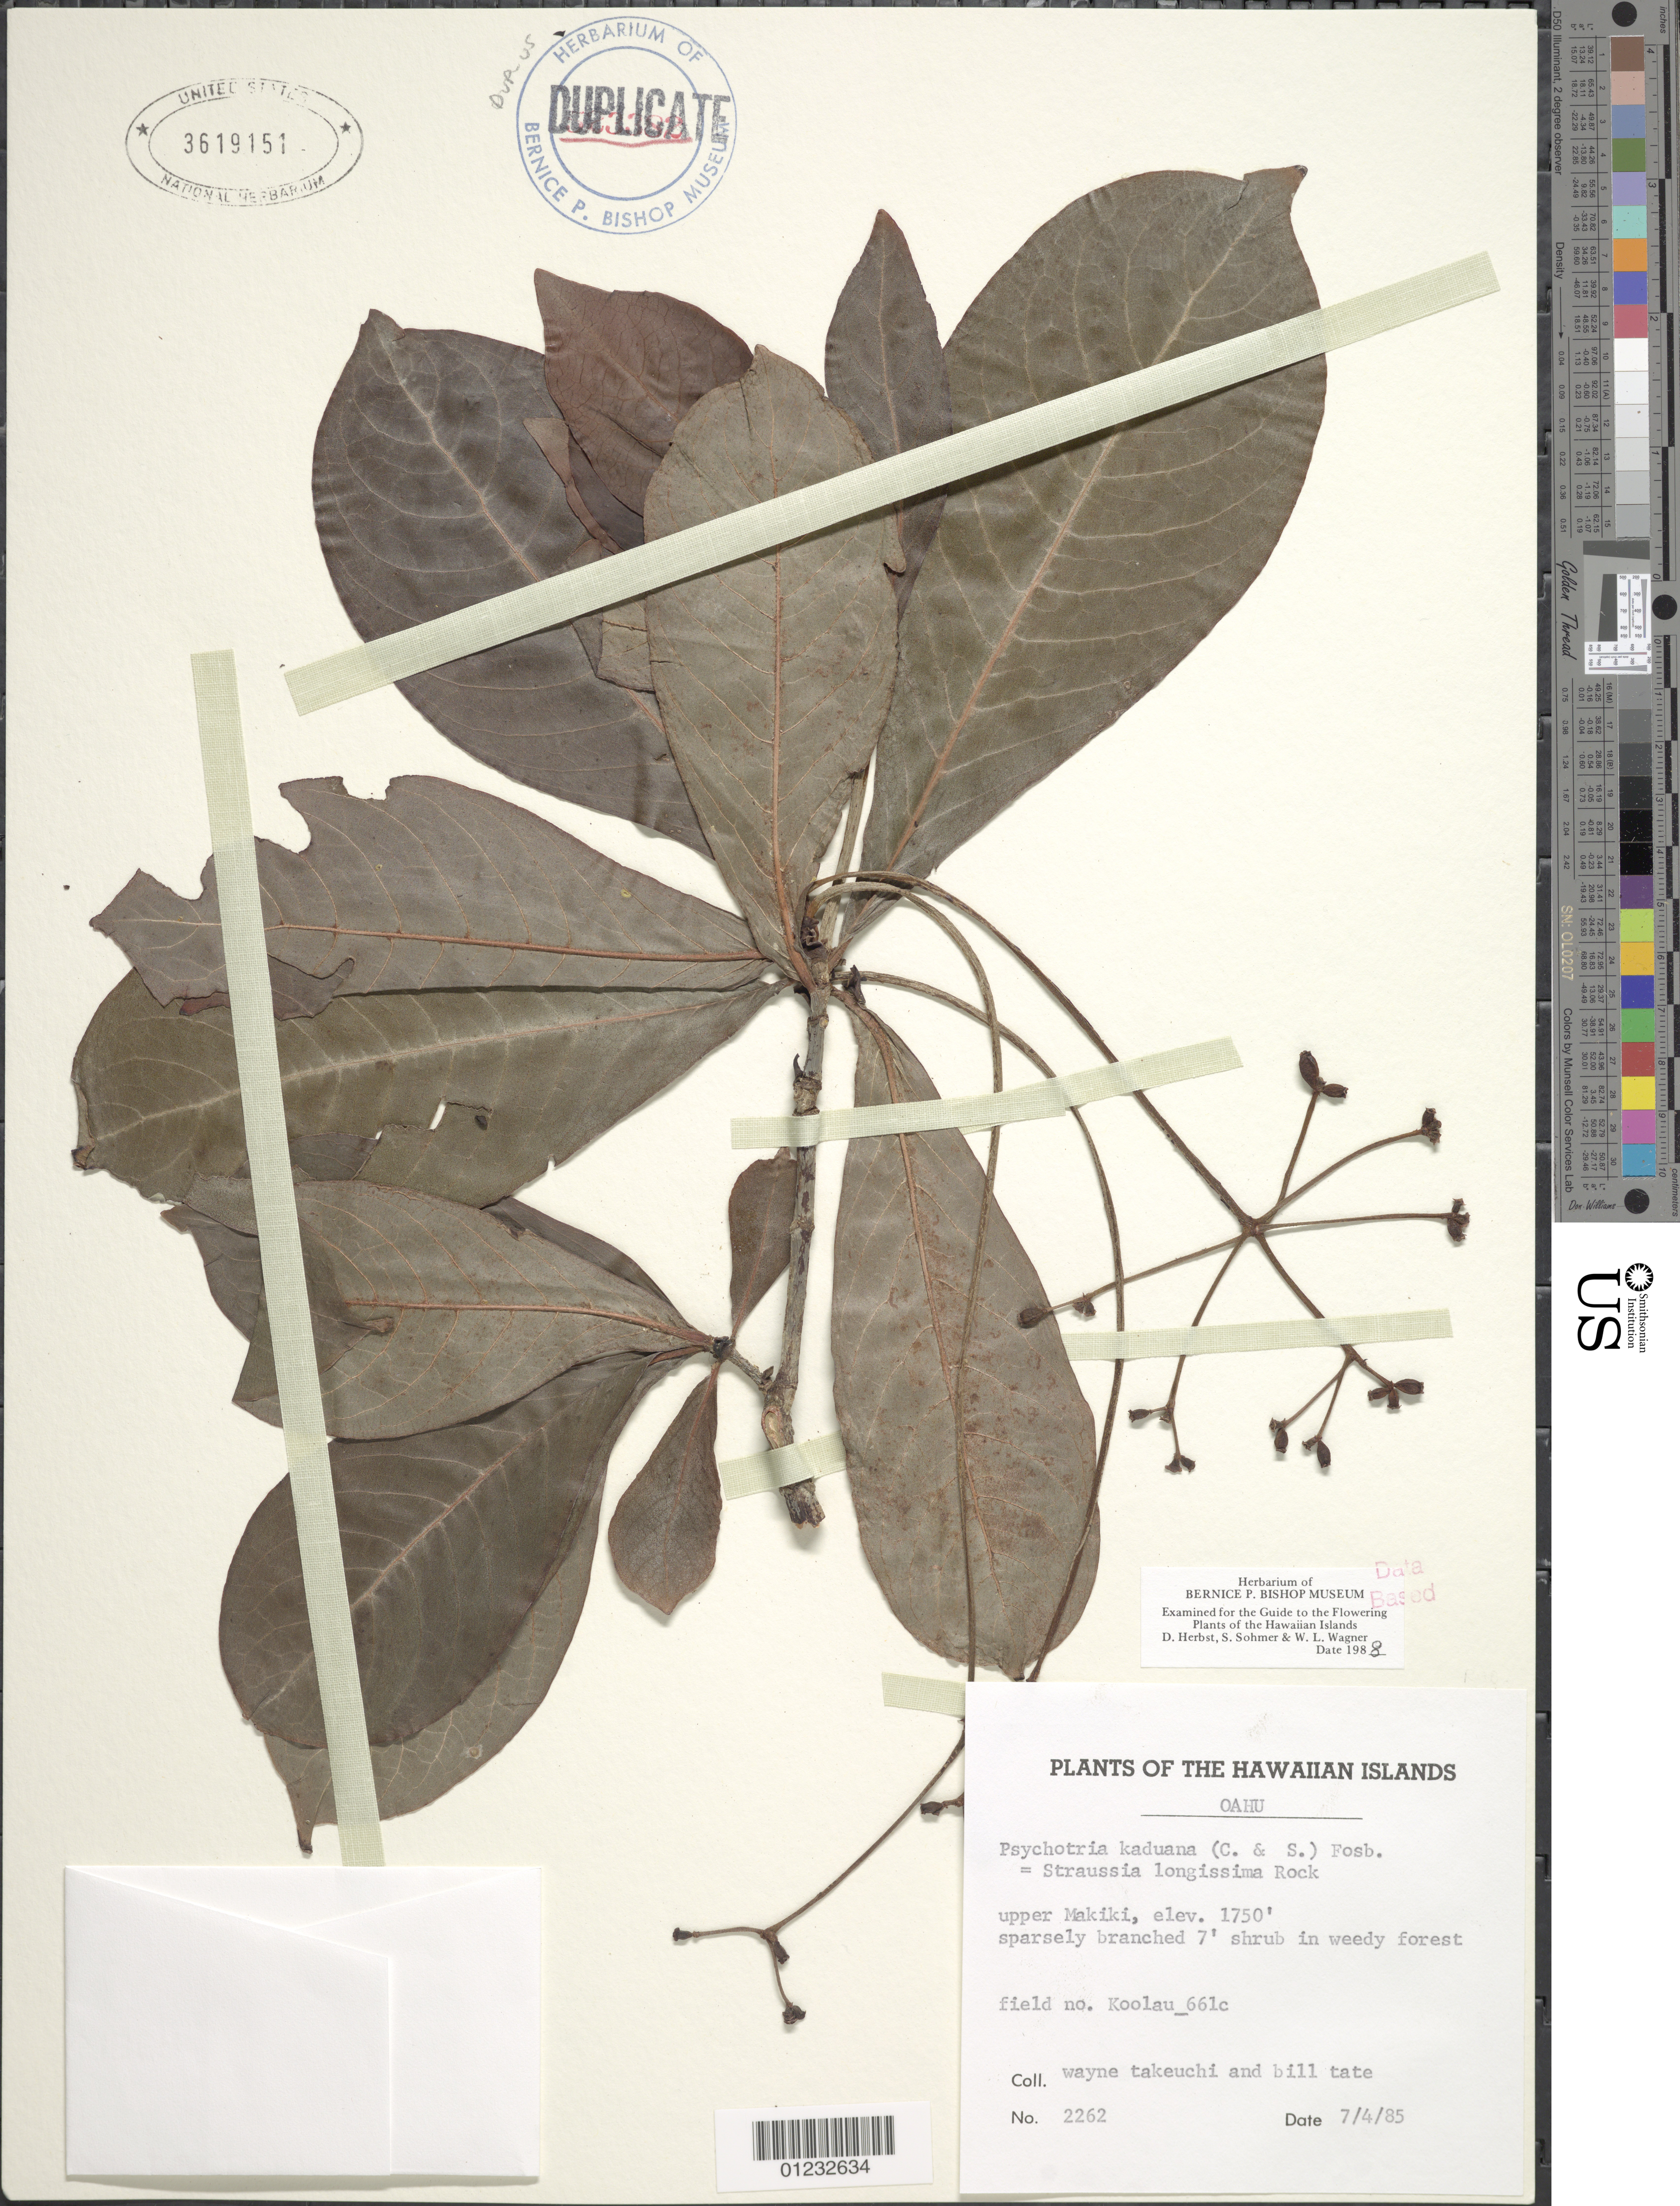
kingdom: Plantae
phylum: Tracheophyta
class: Magnoliopsida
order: Gentianales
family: Rubiaceae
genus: Psychotria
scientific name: Psychotria kaduana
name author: (Cham. & Schltdl.) Fosberg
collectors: W. N. Takeuchi & B. Tate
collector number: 2262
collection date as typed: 7/4/85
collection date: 1985-07-04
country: United States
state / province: Hawaii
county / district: Honolulu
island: Oahu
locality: Upper Makiki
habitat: Weedy forest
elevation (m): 533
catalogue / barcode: US 3619151